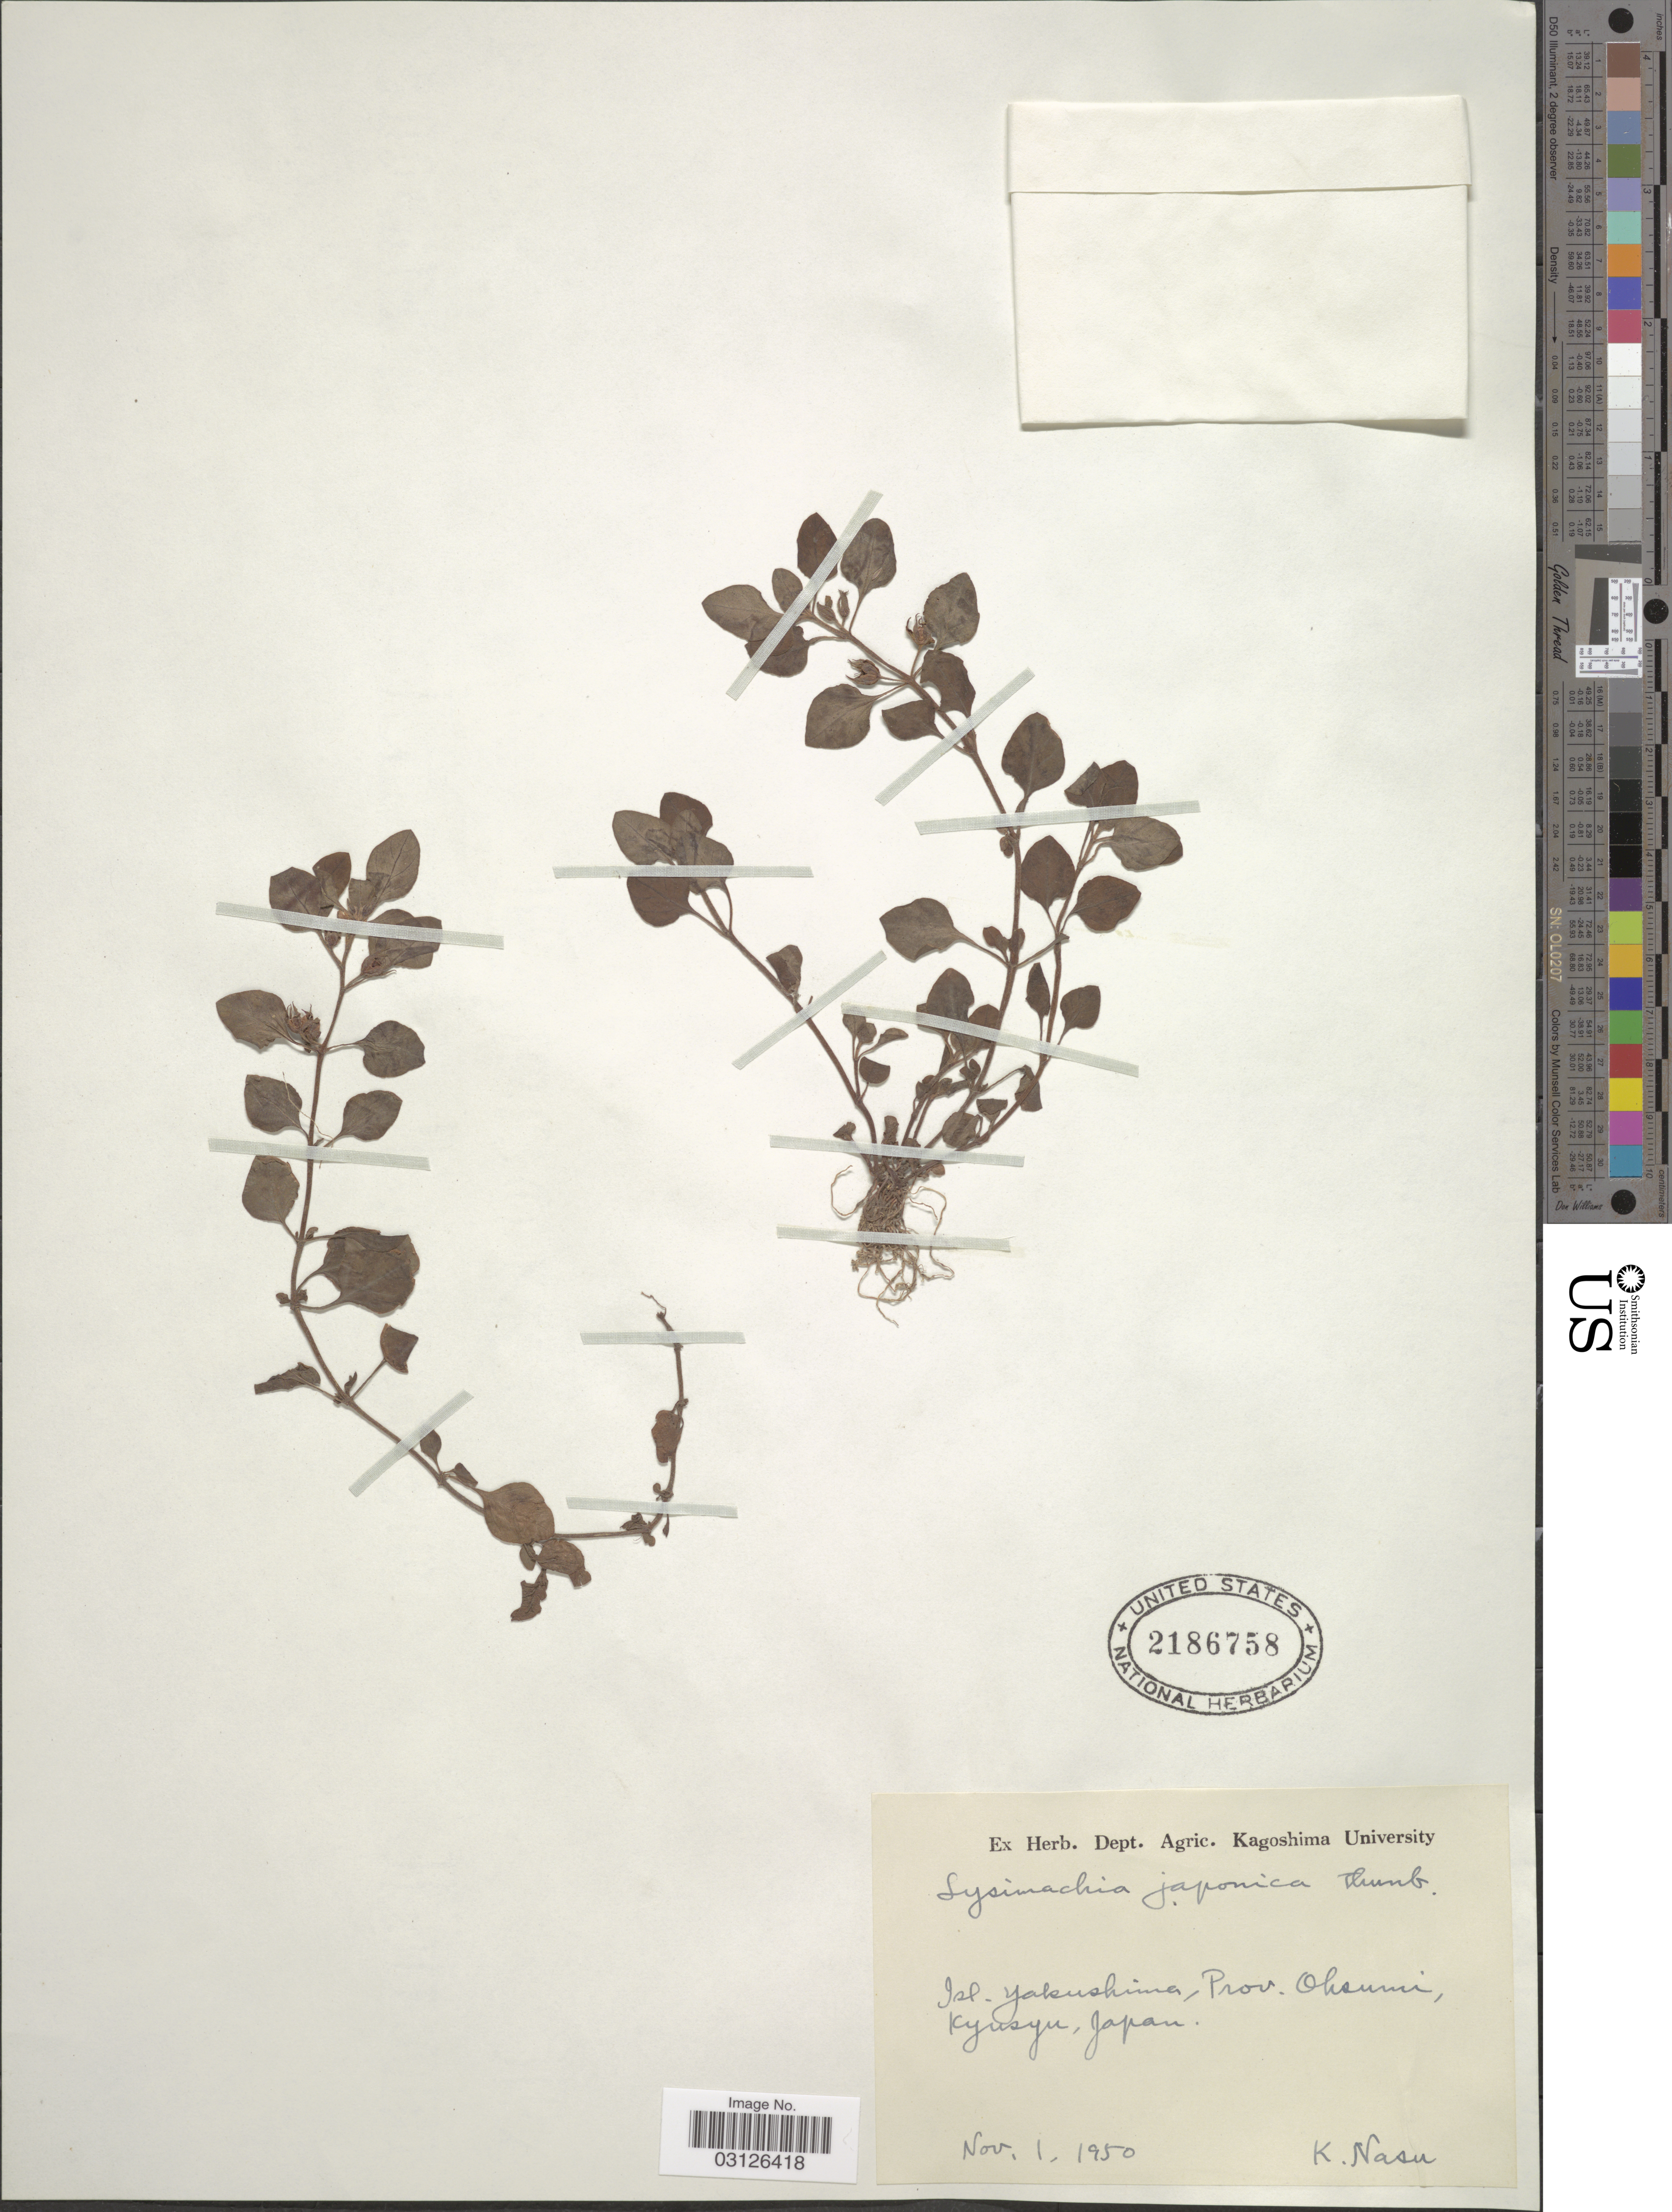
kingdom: Plantae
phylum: Tracheophyta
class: Magnoliopsida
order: Ericales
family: Primulaceae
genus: Lysimachia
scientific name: Lysimachia japonica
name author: Thunb.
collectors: K. Nasu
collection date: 1950-11-01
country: Japan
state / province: Kagosima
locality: Isl. Yakushima, Prov. Ohsumi, Kyusyu.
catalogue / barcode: US 2186758